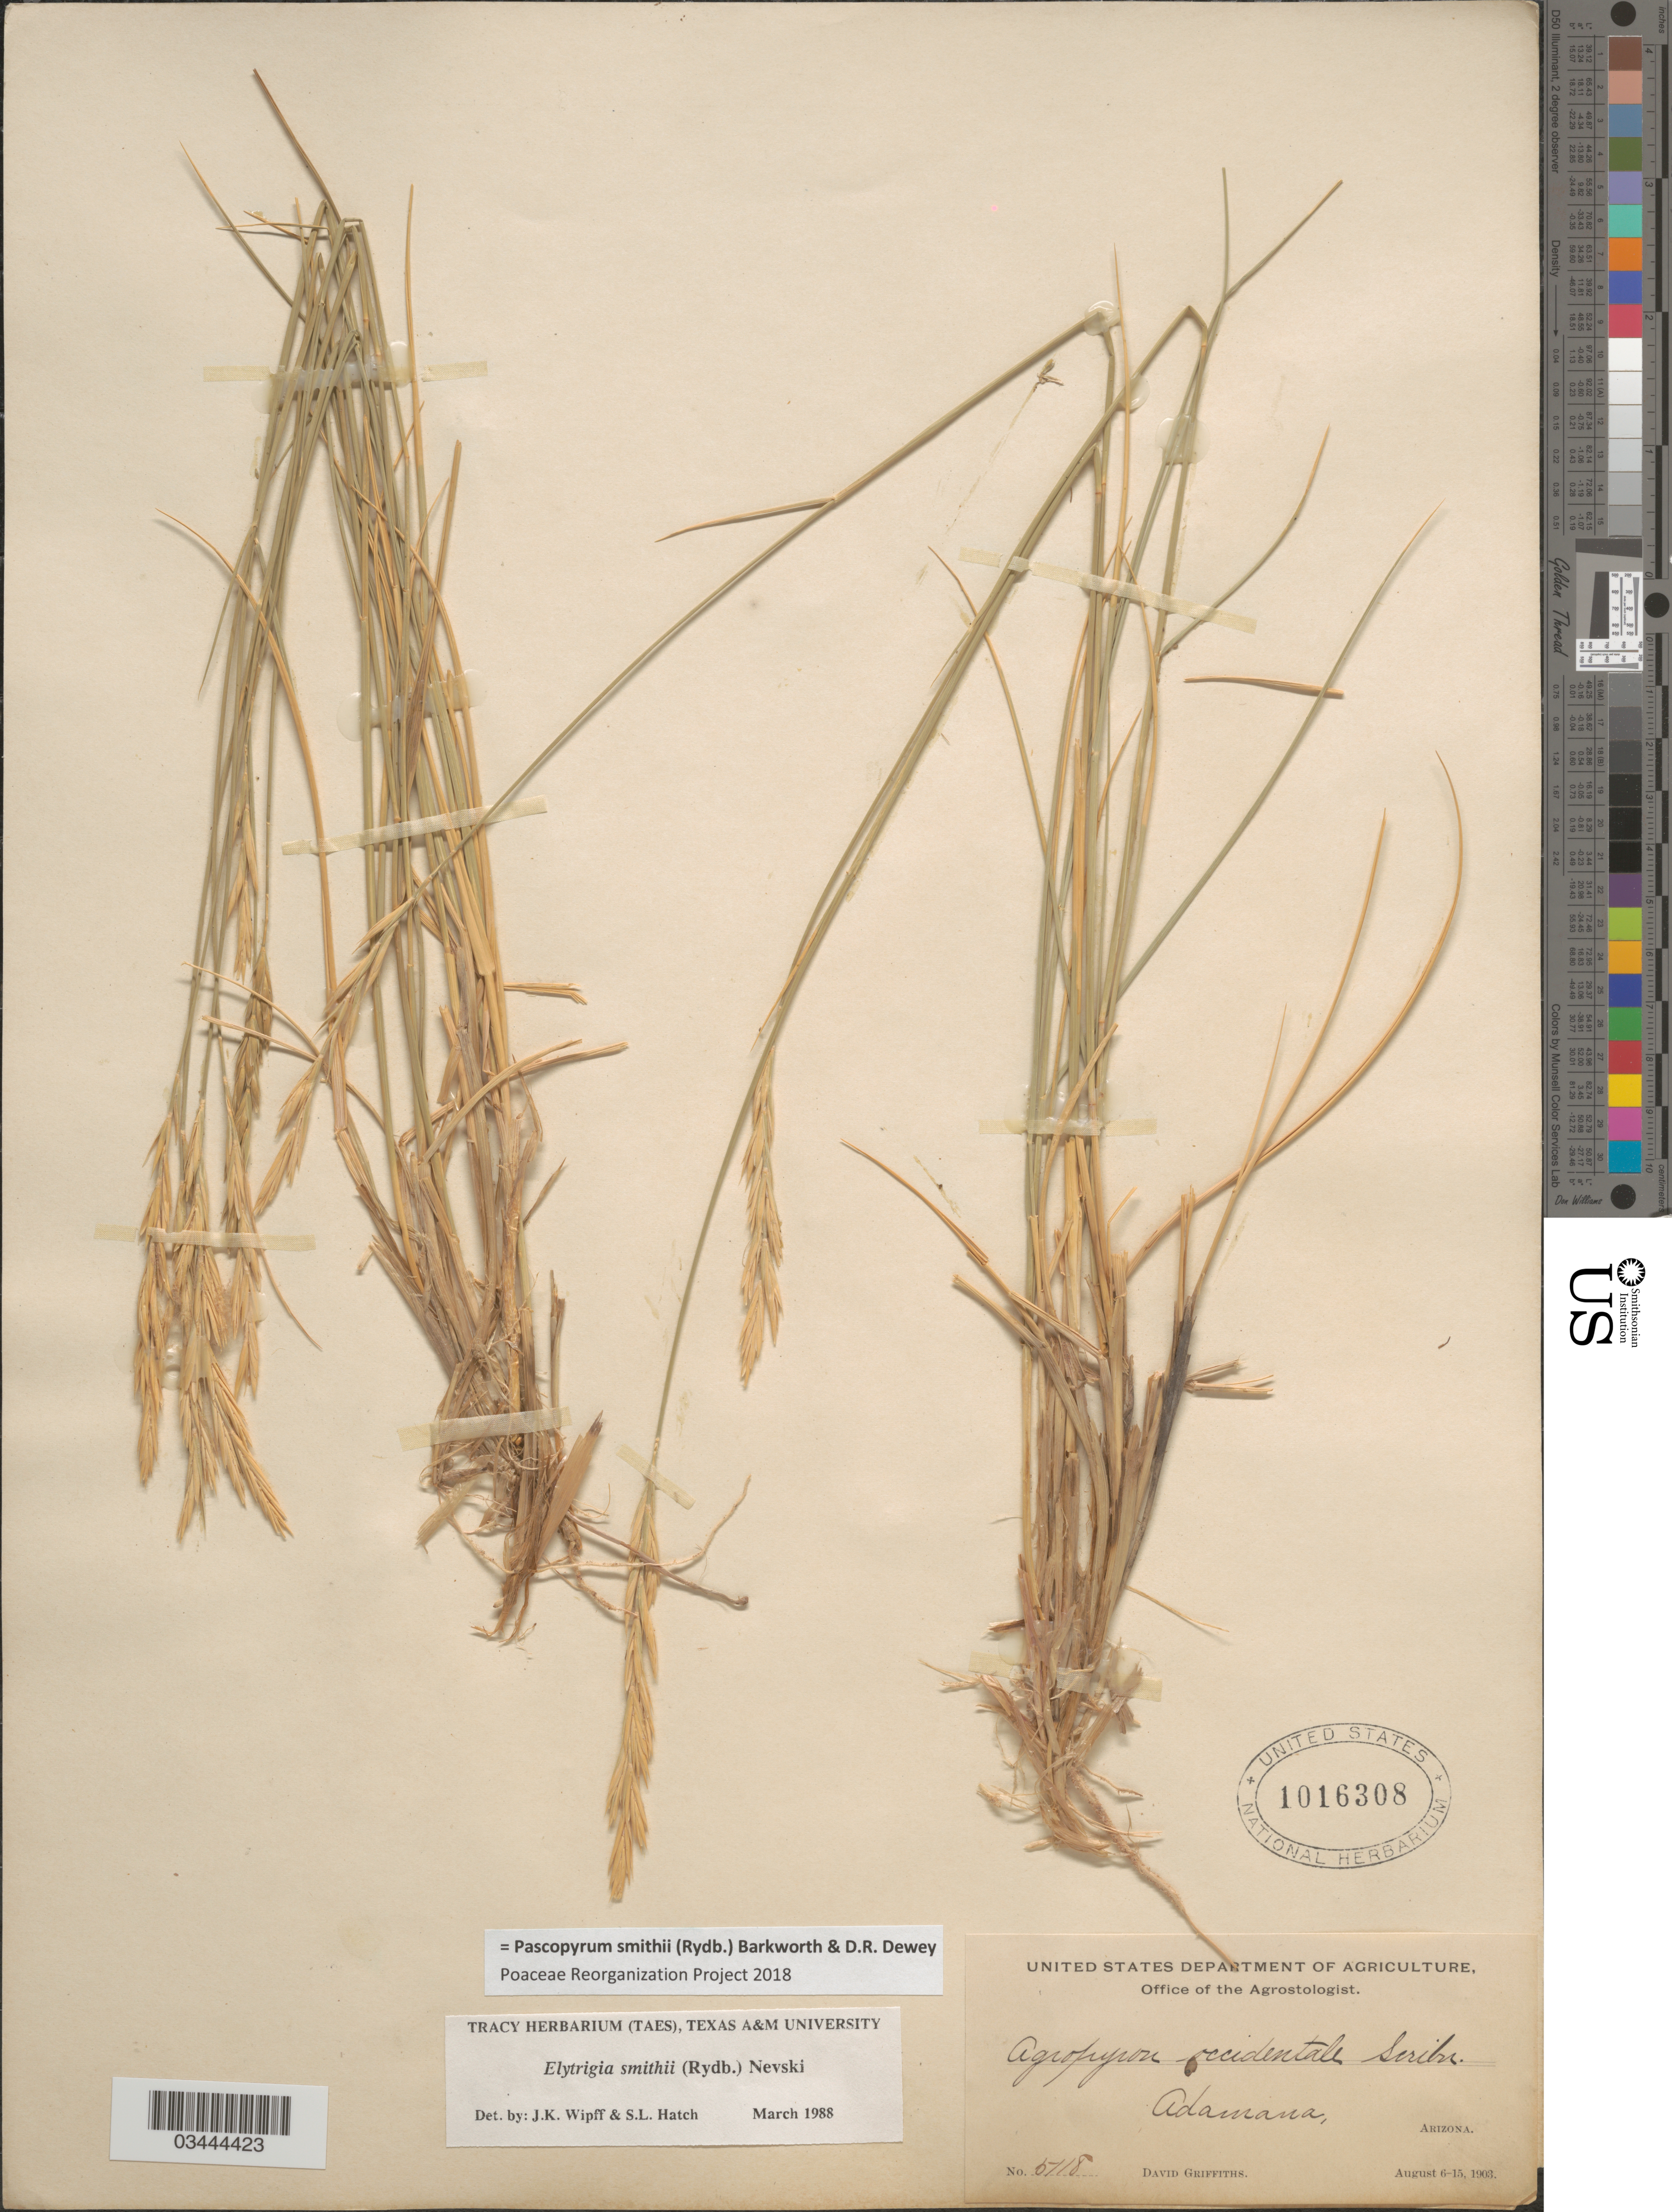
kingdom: Plantae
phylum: Tracheophyta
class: Liliopsida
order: Poales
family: Poaceae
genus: Pascopyrum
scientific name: Pascopyrum smithii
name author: (Rydb.) Barkworth & Dewey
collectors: D. Griffiths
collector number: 5118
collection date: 1903-08-06/1903-08-15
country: United States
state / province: Arizona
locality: Adamana.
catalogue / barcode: US 1016308